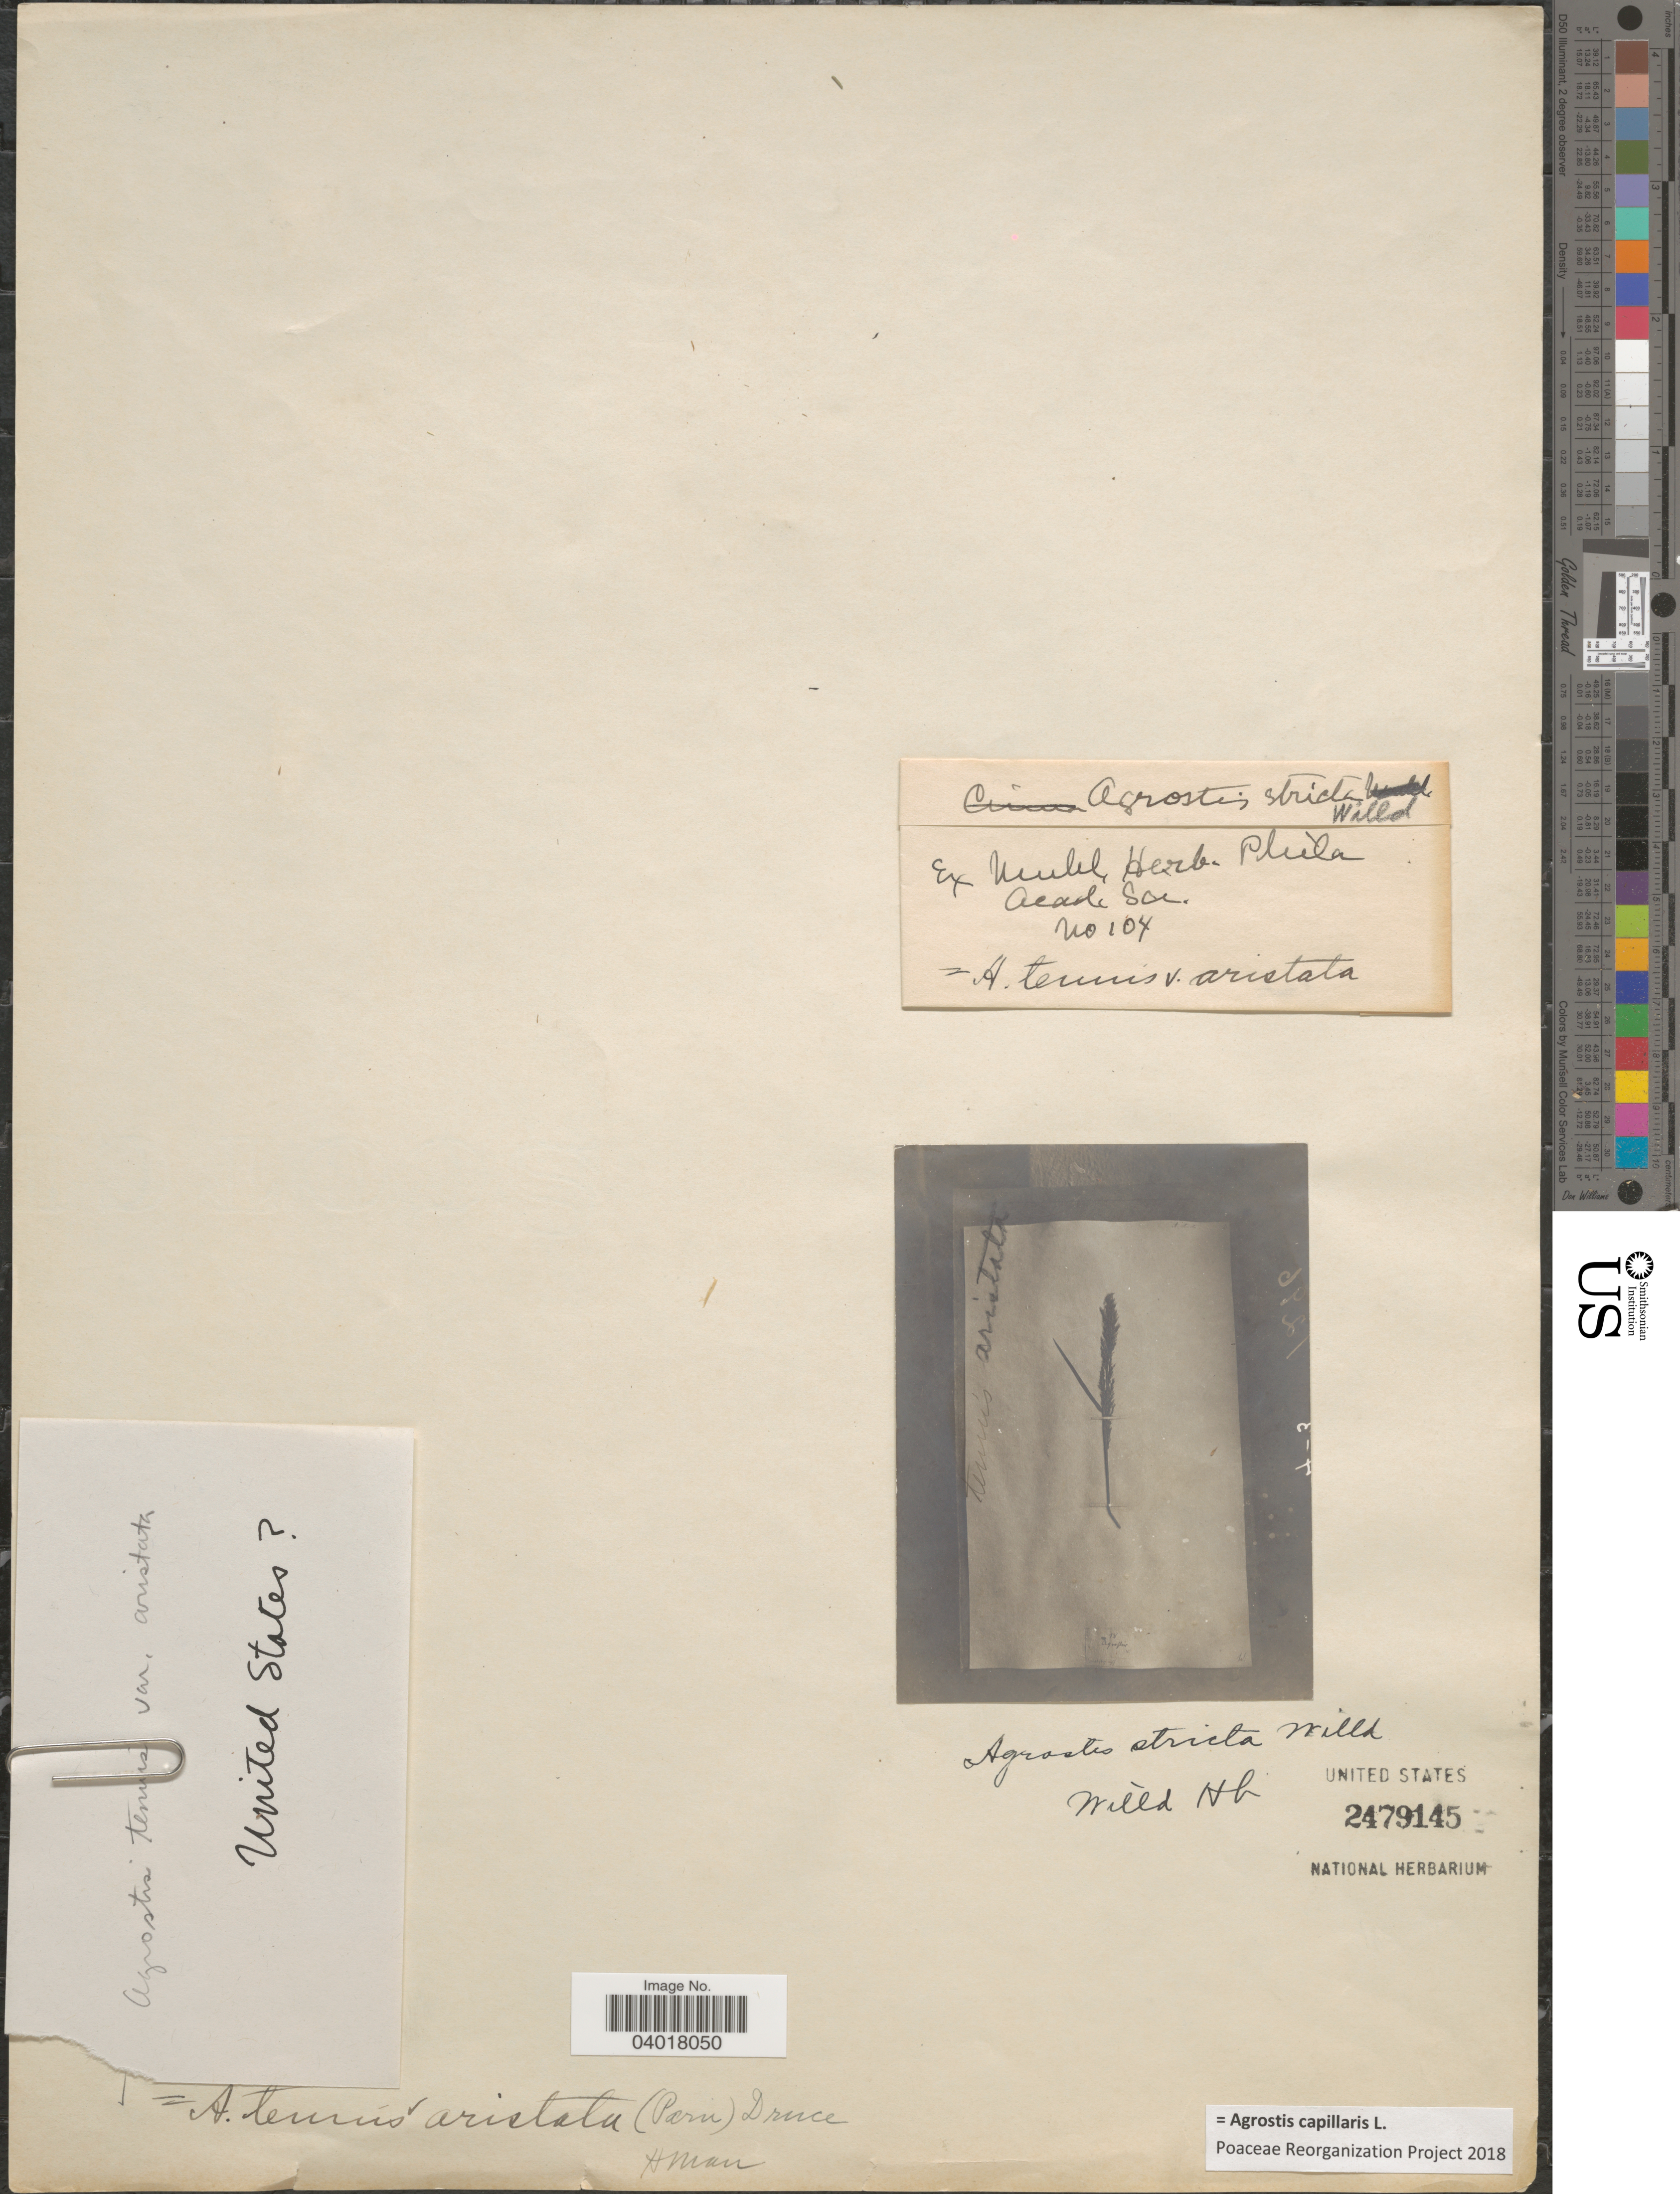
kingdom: Plantae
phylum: Tracheophyta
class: Liliopsida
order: Poales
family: Poaceae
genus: Agrostis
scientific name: Agrostis capillaris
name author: L.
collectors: Ex herb. Phila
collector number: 104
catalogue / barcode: US 2479145